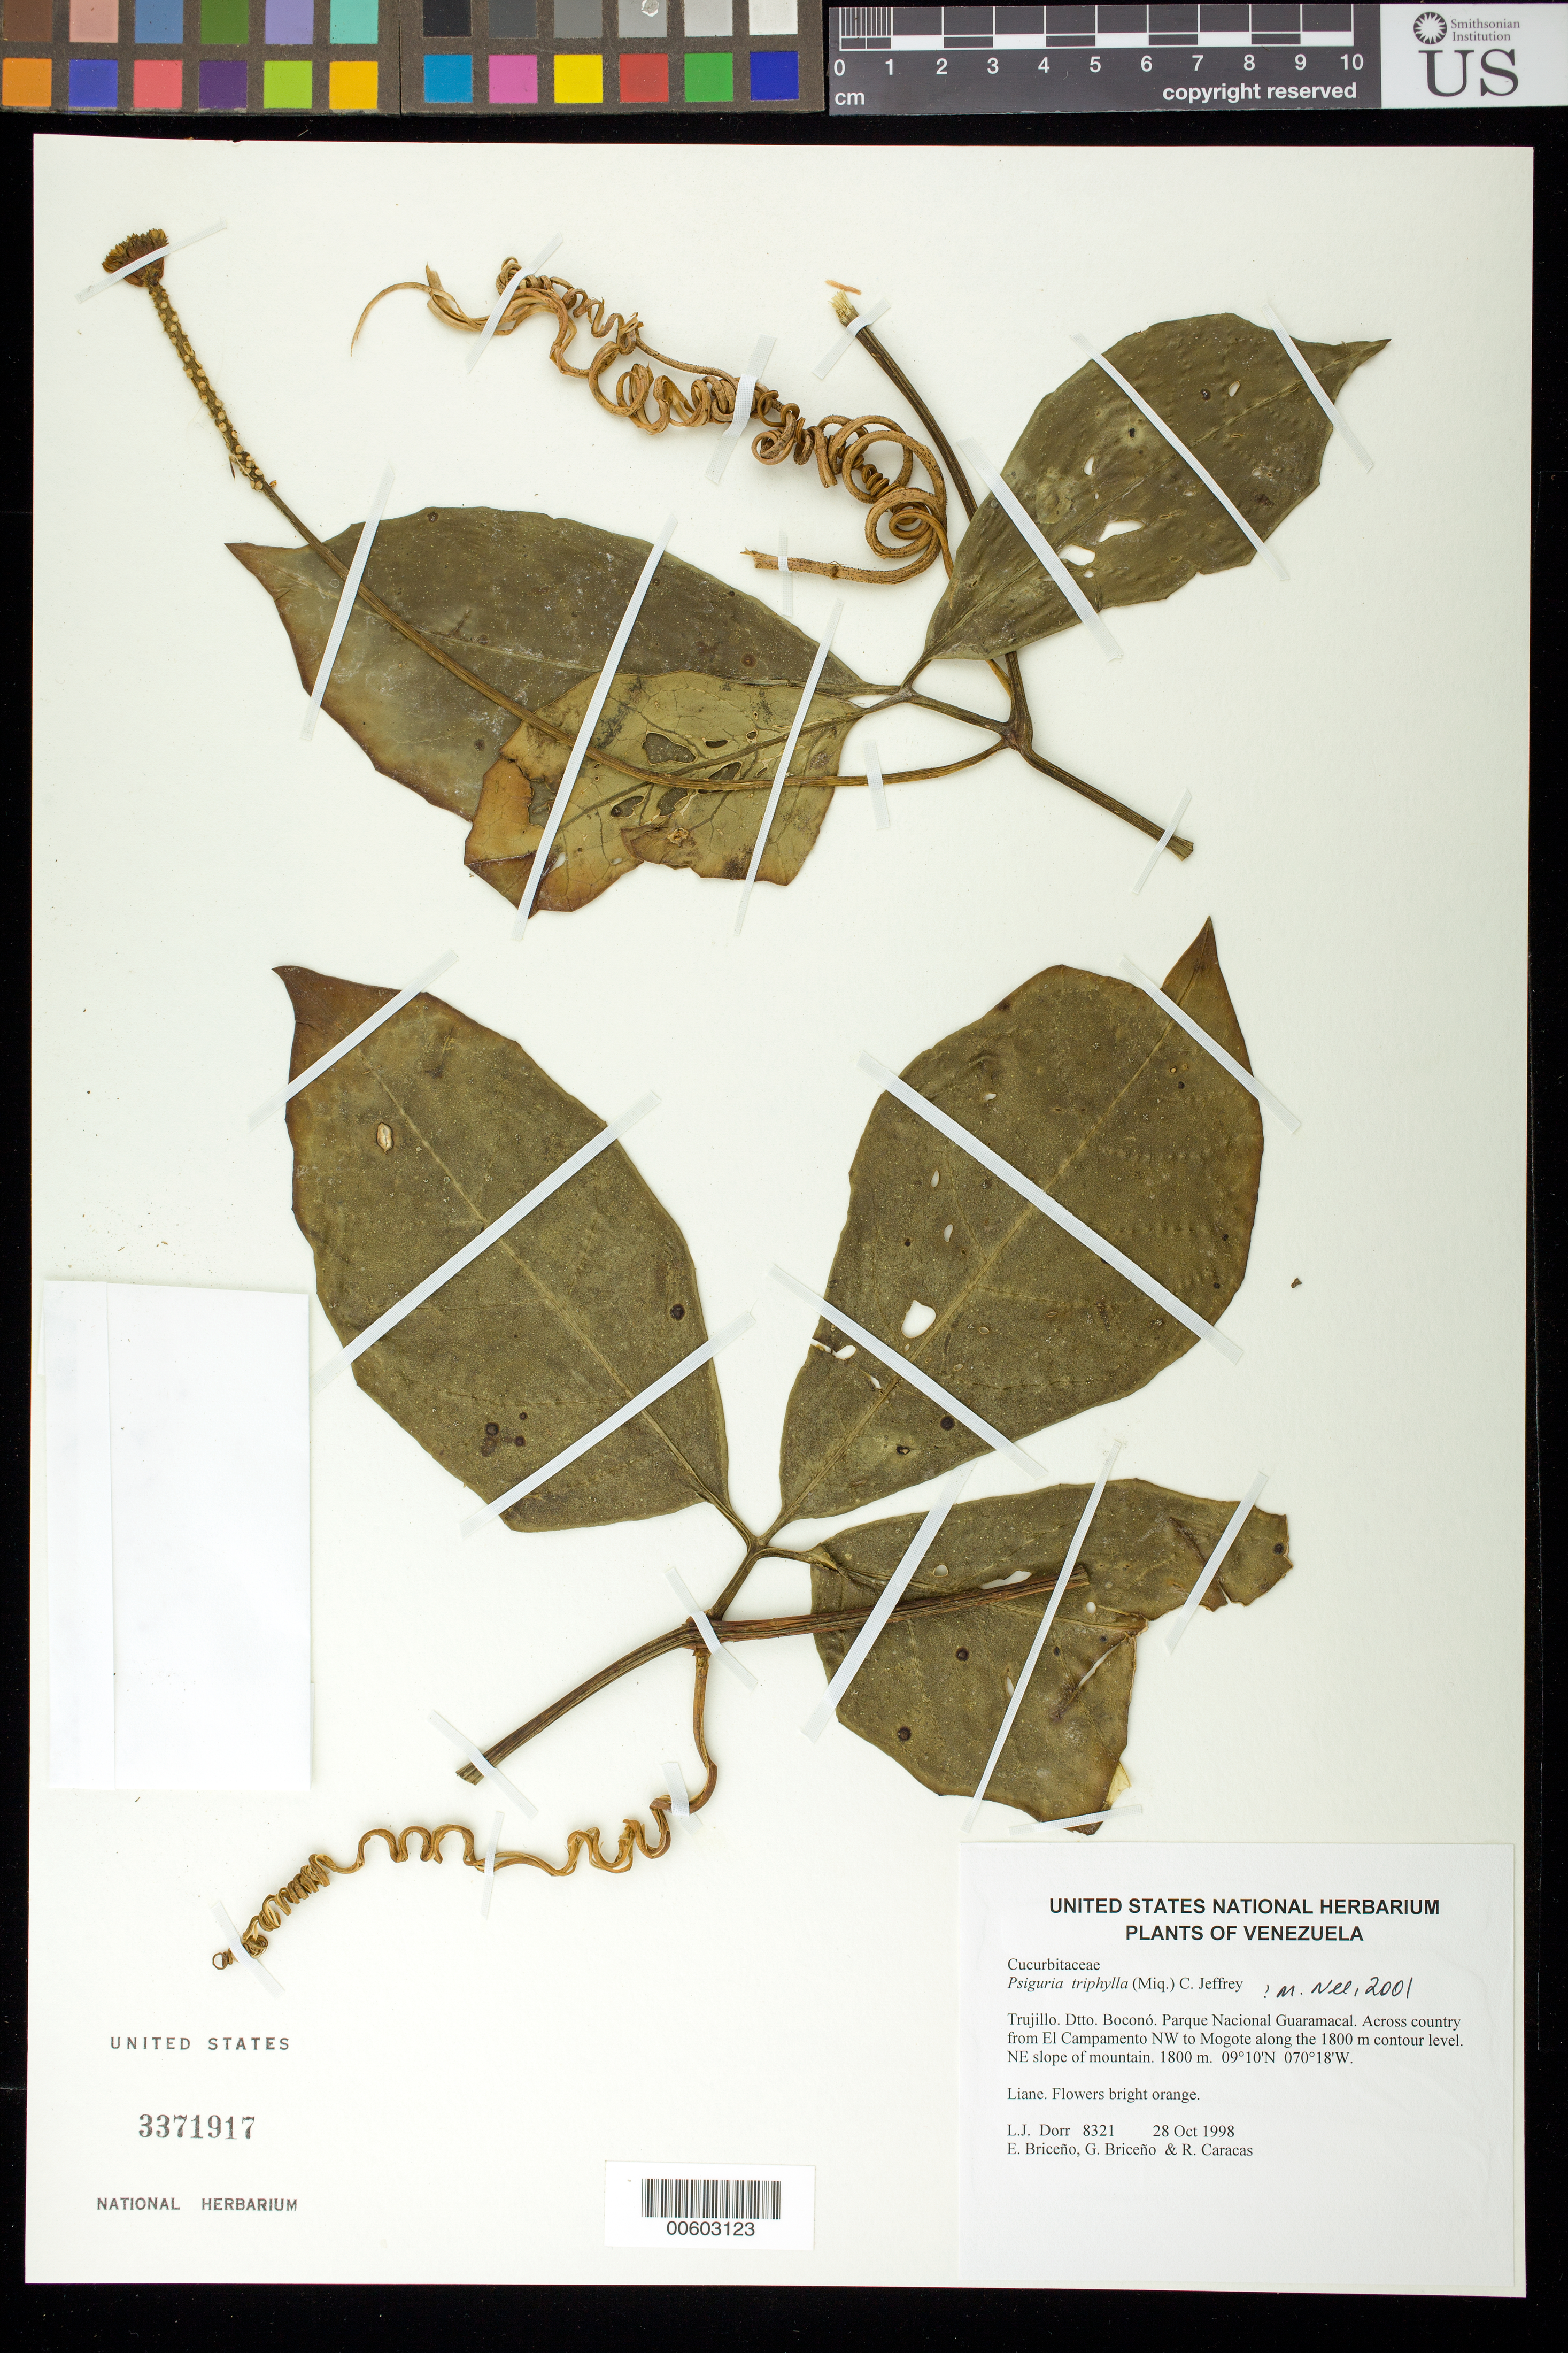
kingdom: Plantae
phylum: Tracheophyta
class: Magnoliopsida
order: Cucurbitales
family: Cucurbitaceae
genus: Psiguria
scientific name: Psiguria triphylla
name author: (Miq.) C. Jeffrey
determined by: Nee, Michael H.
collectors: L. J. Dorr, E. Briceño, G. Briceño & R. Caracas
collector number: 8321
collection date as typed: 28 Oct 1998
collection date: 1998-10-28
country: Venezuela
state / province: Trujillo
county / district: Boconó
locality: Parque Nacional Guaramacal. Across country from El Campamento NW to Mogote along the 1800 m contour level. NE slope of mountain.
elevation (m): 1800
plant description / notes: PORT, US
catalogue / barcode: US 3371917